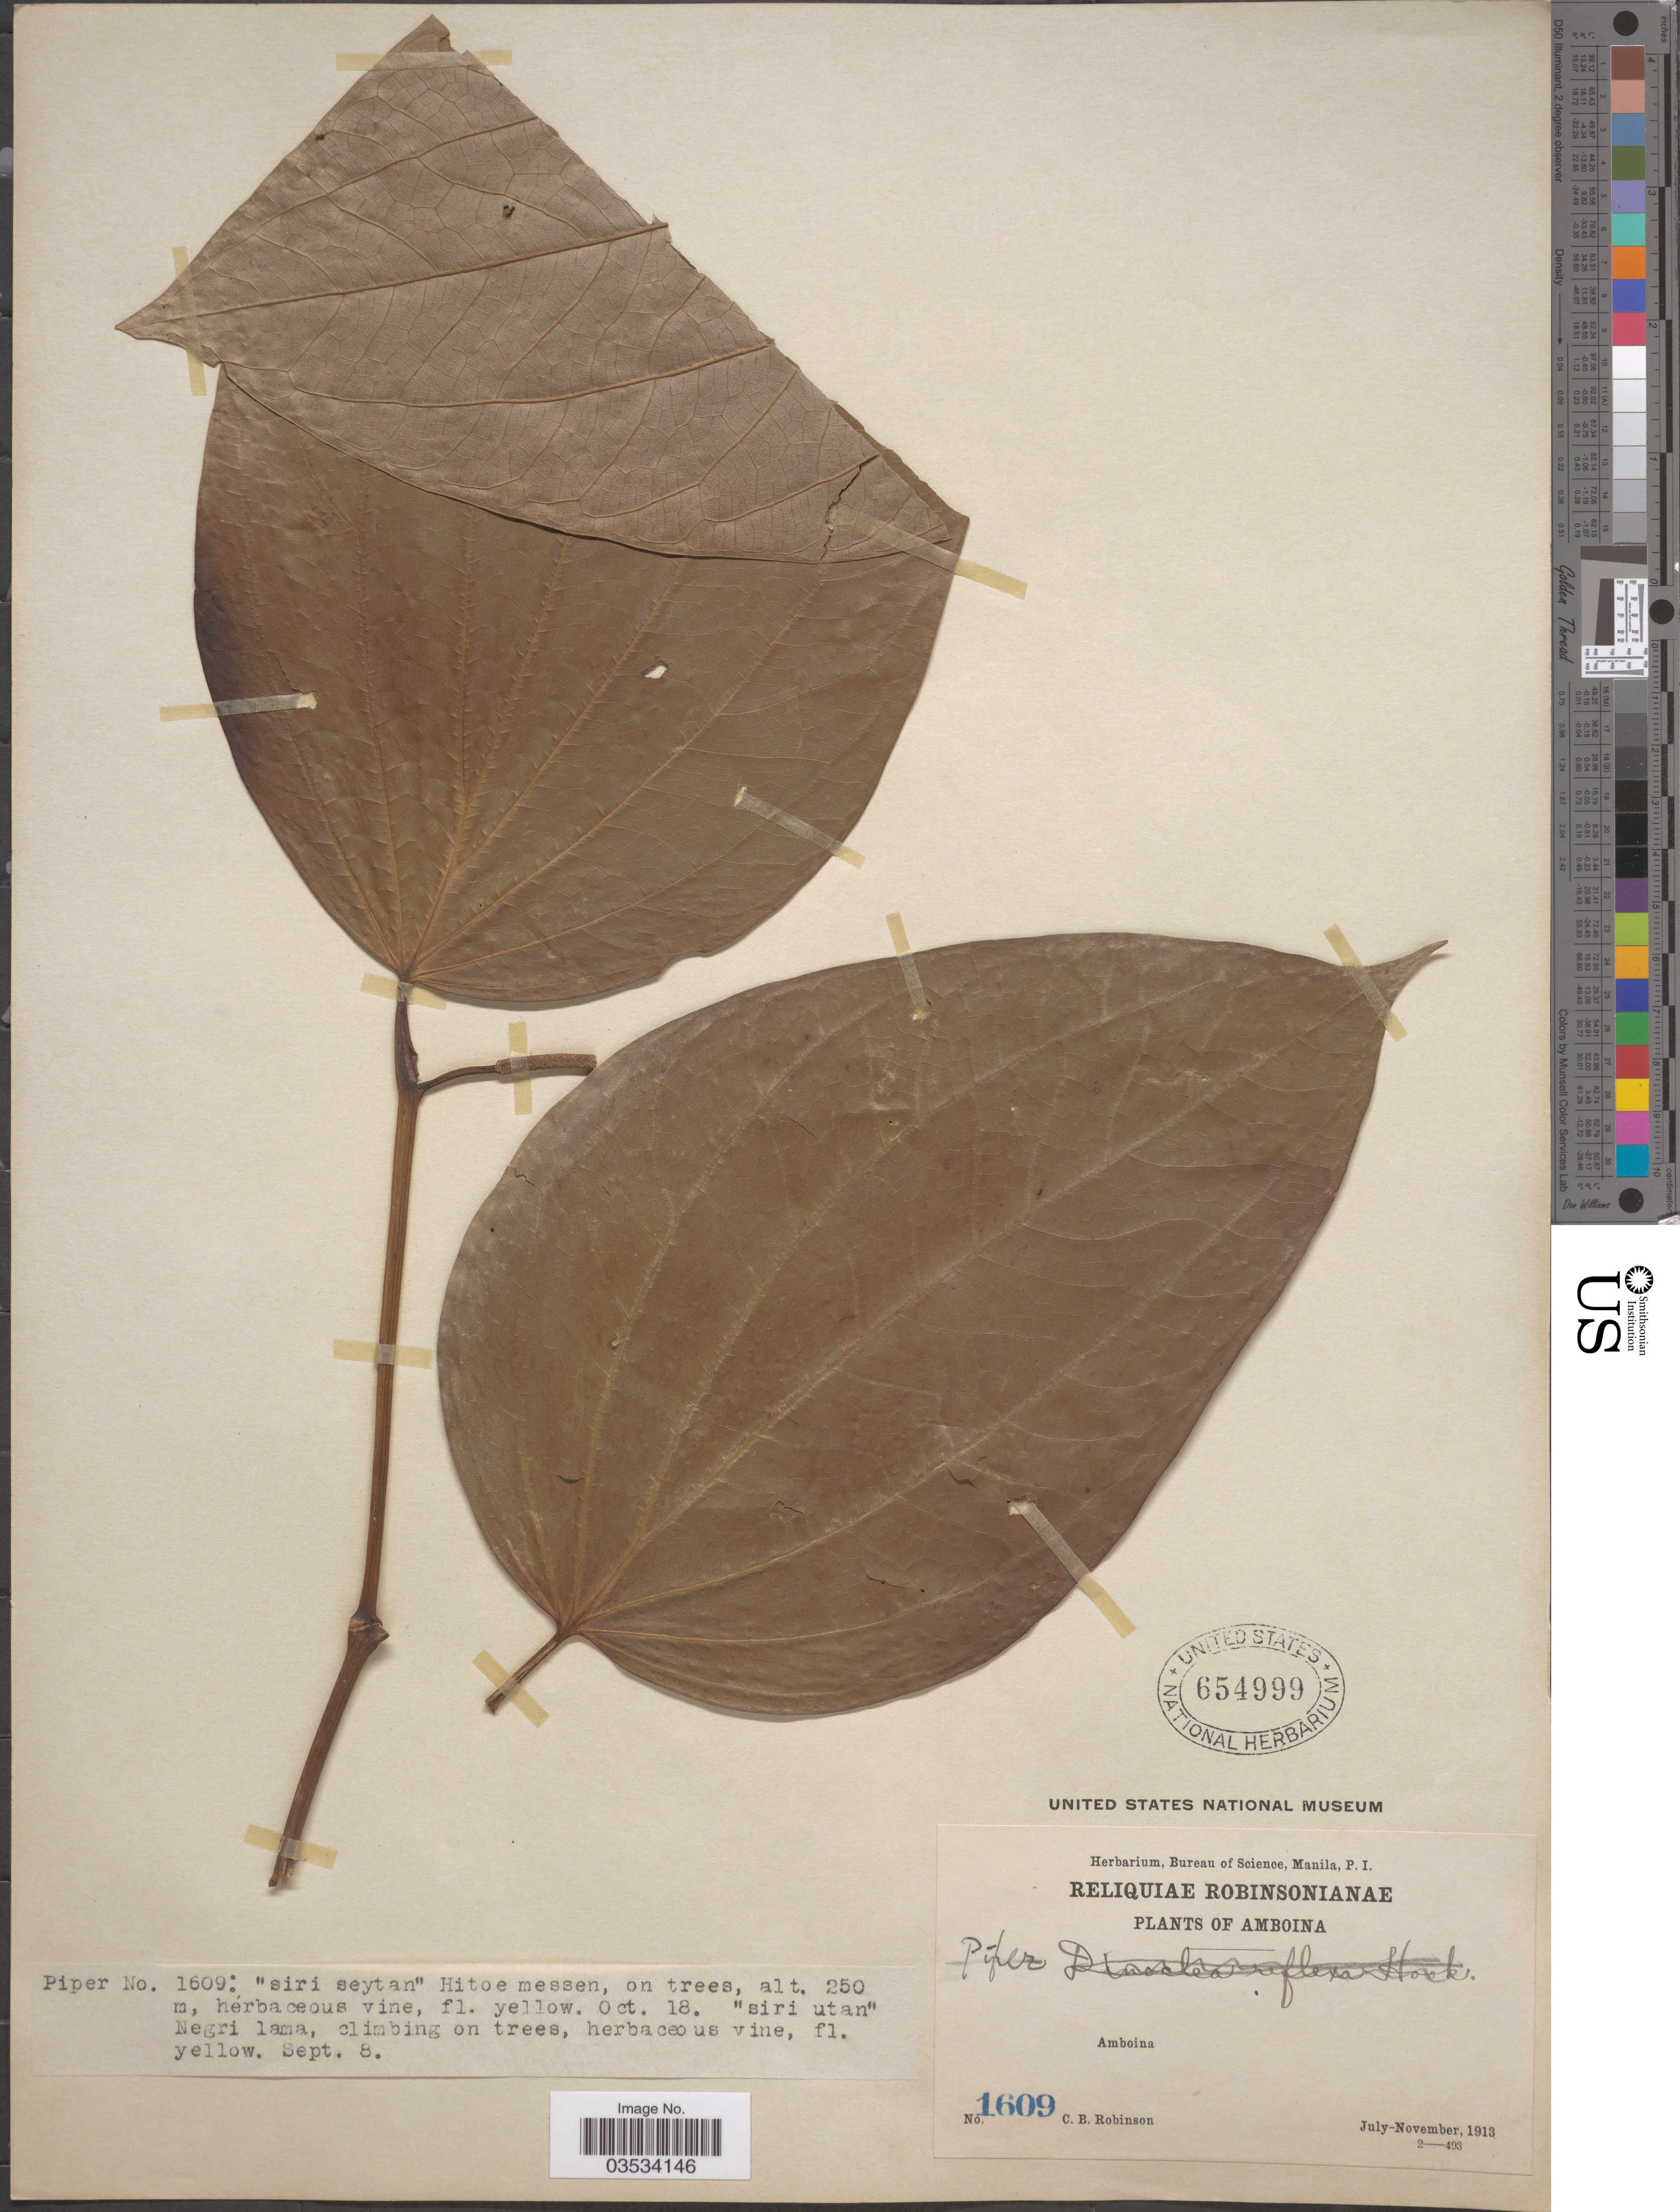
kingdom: Plantae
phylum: Tracheophyta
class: Magnoliopsida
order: Piperales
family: Piperaceae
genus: Piper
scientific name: Piper sp.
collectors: C. Robinson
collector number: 1609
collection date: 1913-09-08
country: Indonesia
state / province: Maluku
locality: Amboina.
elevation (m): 250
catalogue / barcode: US 654999